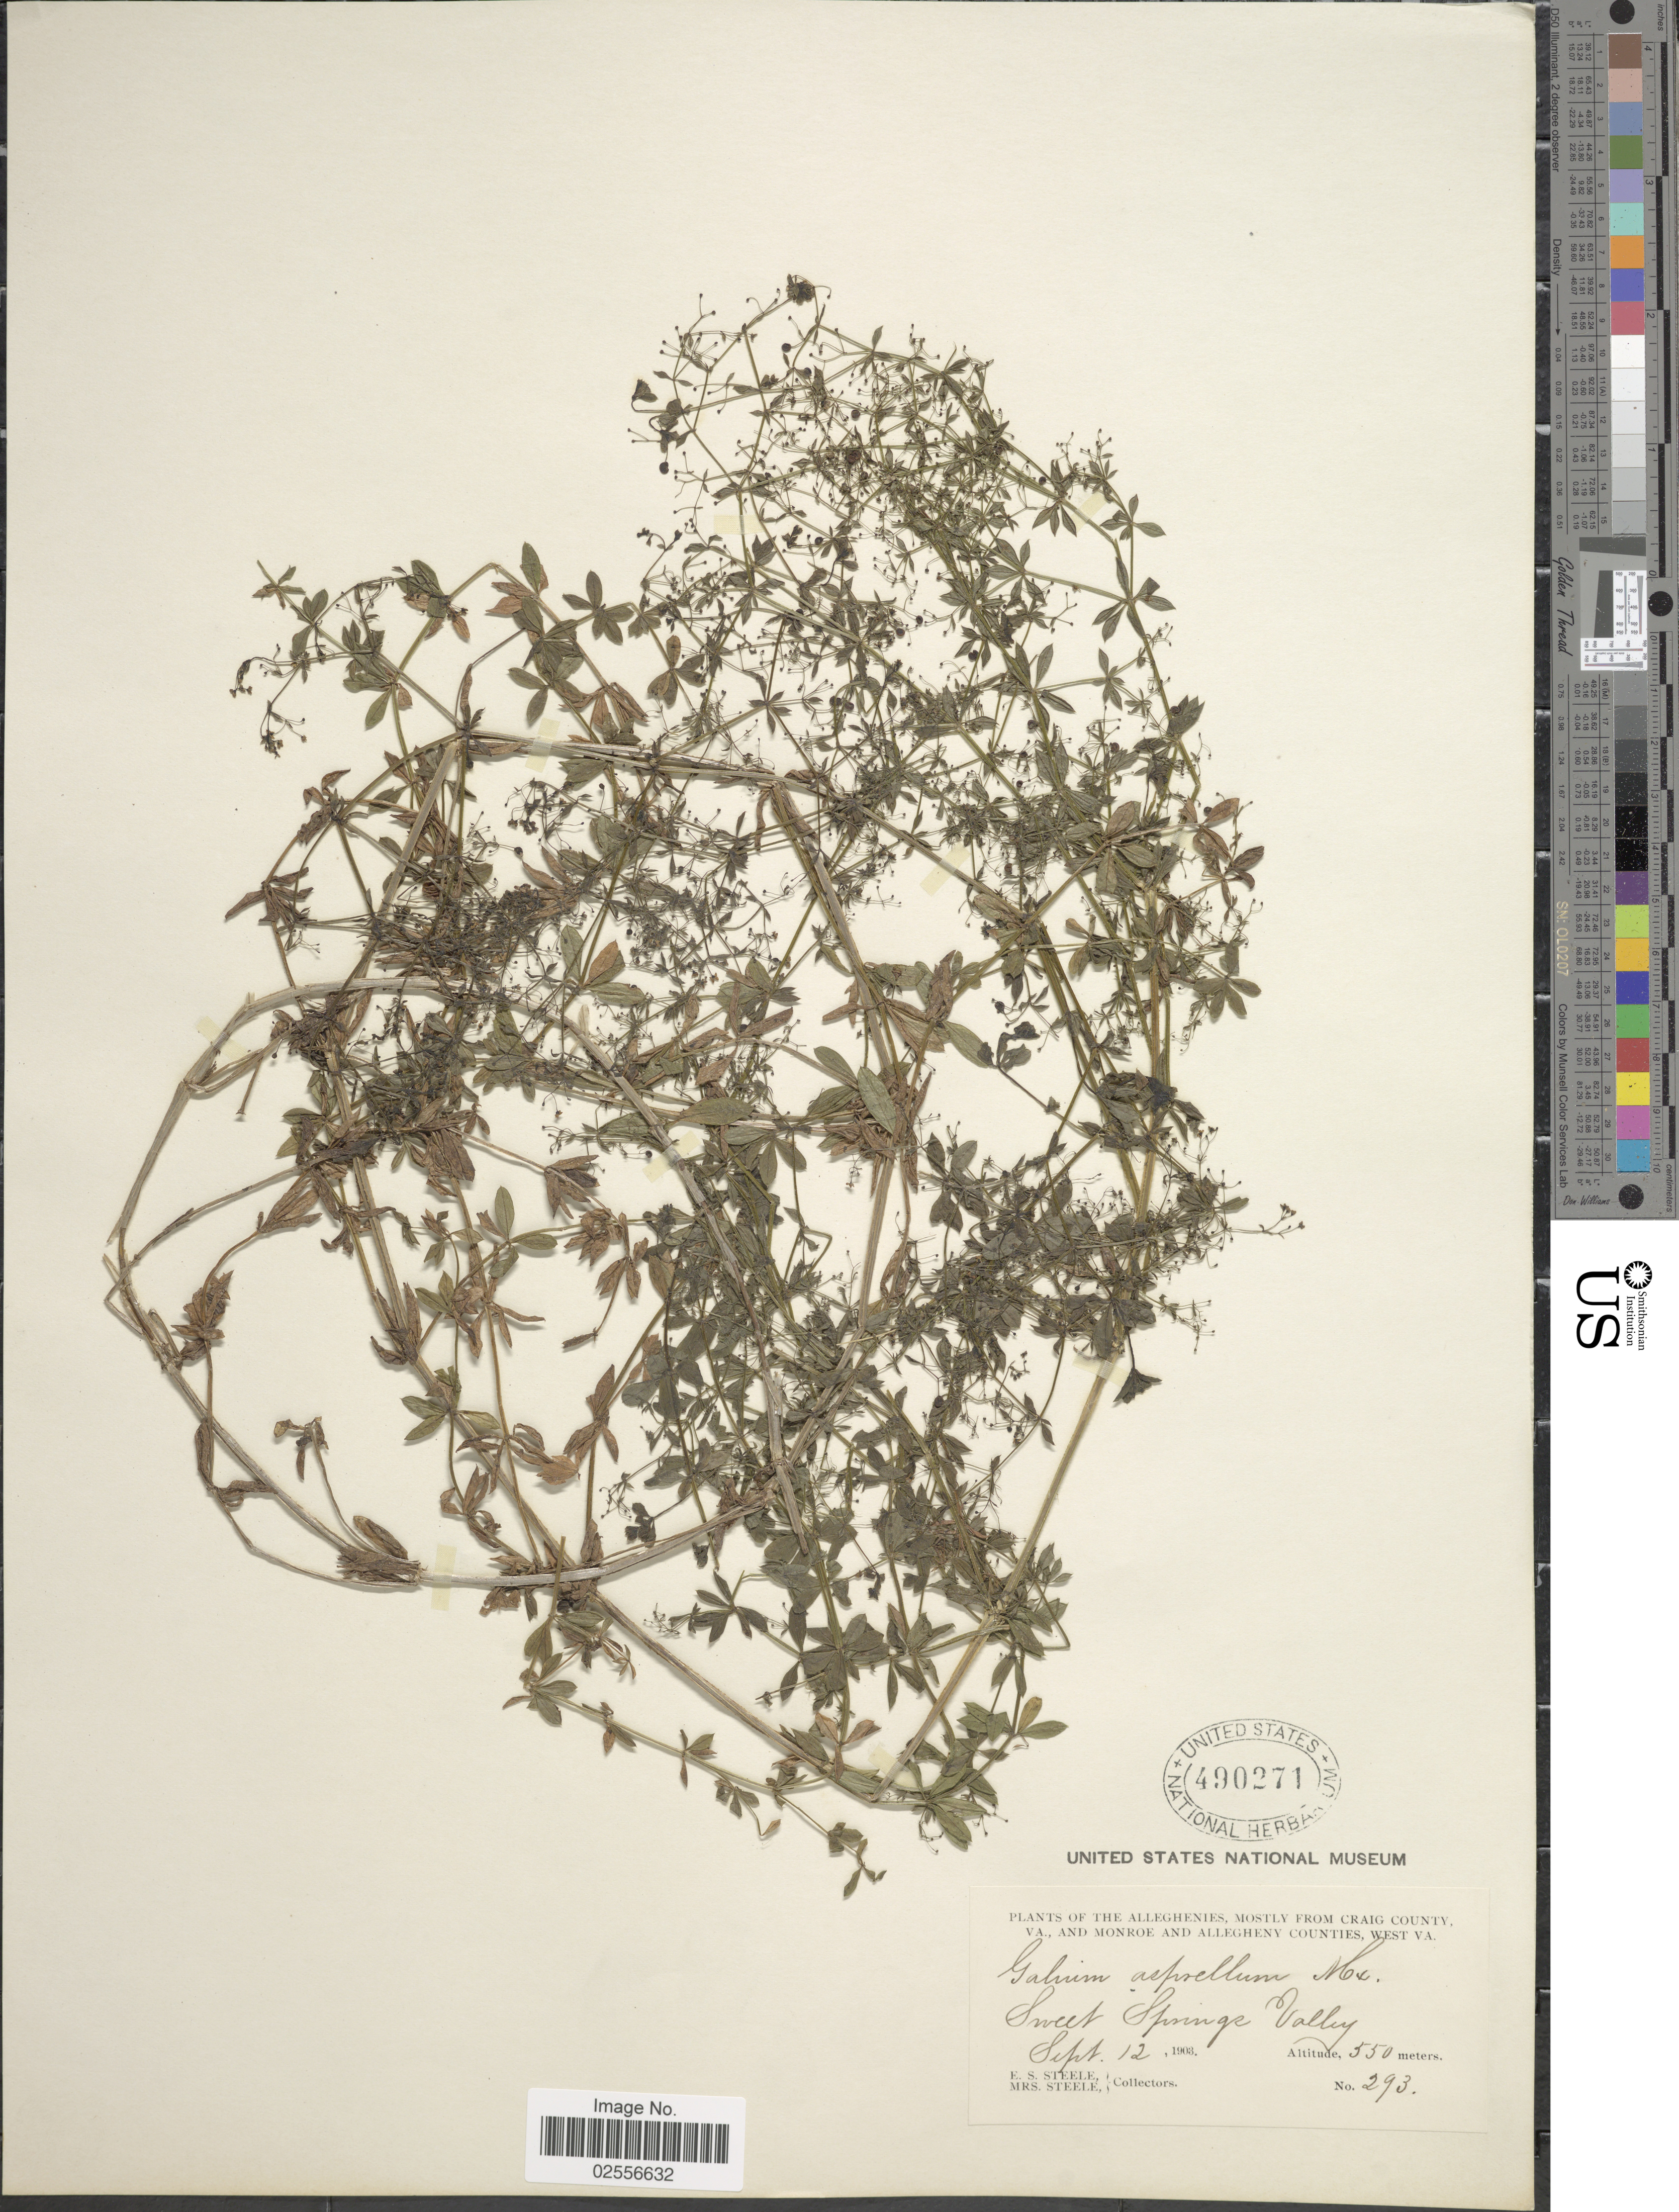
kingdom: Plantae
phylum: Tracheophyta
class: Magnoliopsida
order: Gentianales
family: Rubiaceae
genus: Galium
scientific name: Galium asprellum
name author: Michx.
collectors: E. Steele & Mrs. E. S. Steele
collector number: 293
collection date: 1903-09-12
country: United States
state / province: West Virginia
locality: The Alleghenies, mostly from Craig County, Va., and Monroe and Allegheny Counties, West Va. Sweet Springs Valley.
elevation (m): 550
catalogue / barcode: US 490271